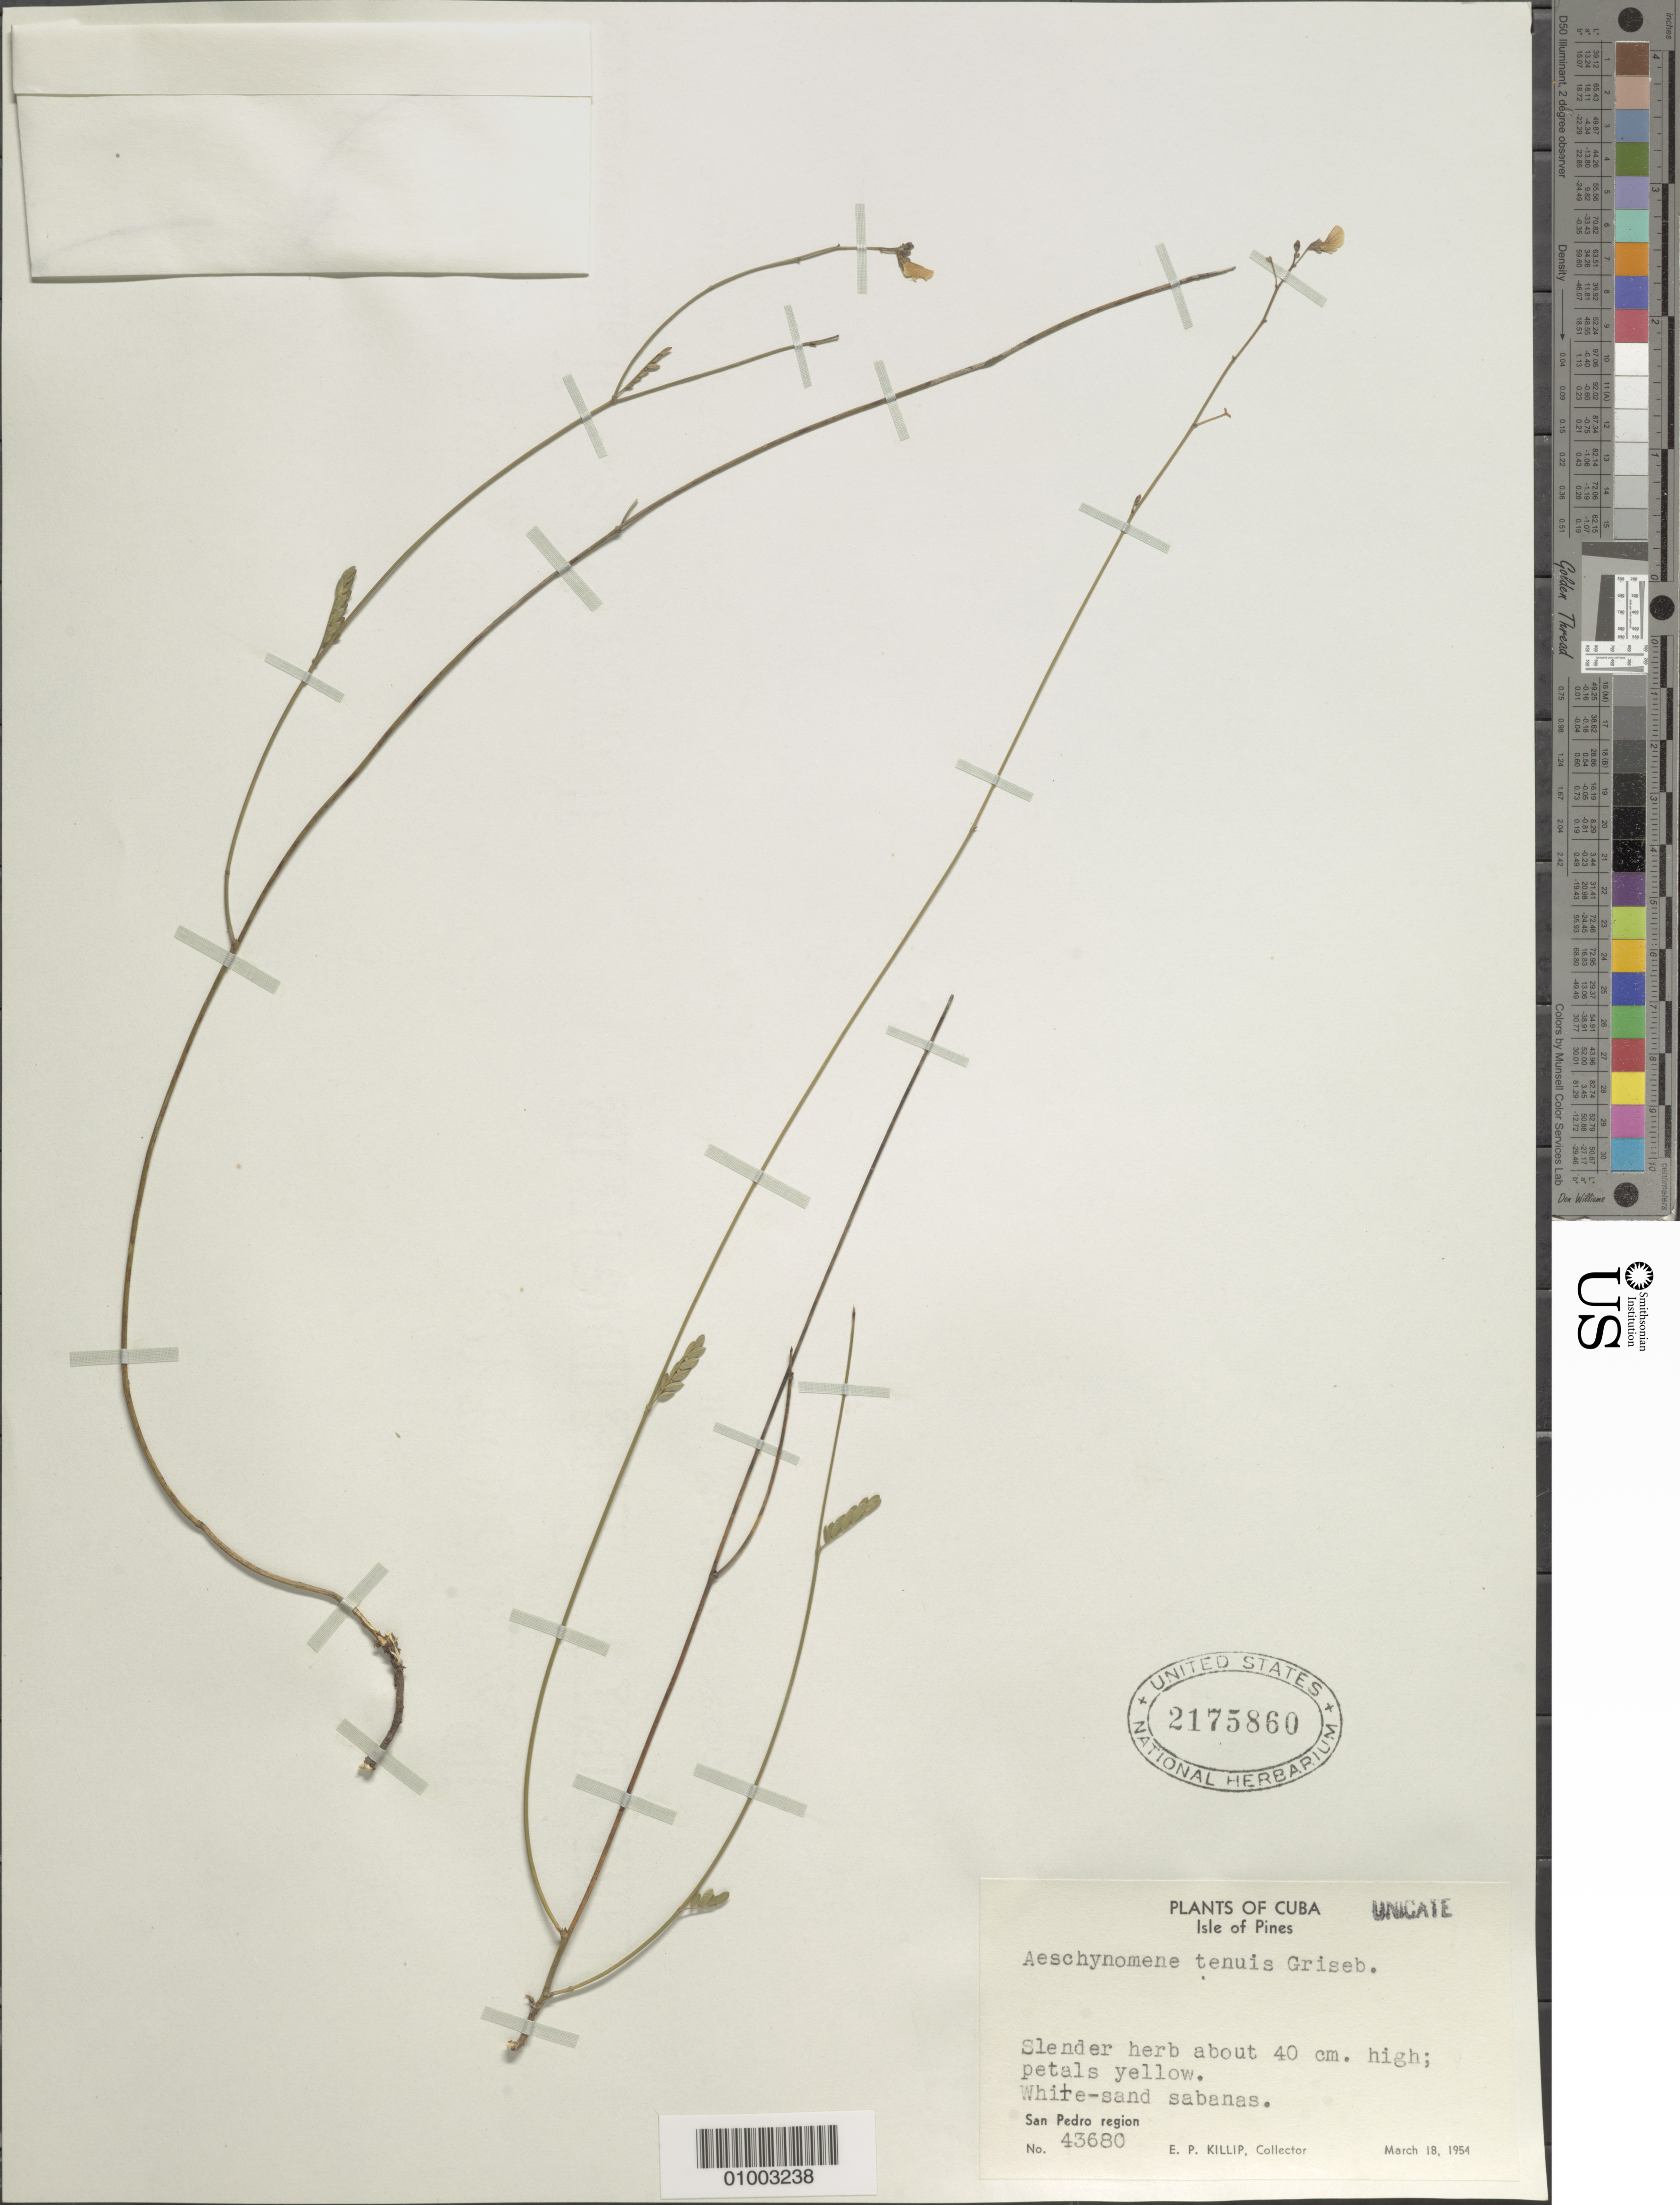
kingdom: Plantae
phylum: Tracheophyta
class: Magnoliopsida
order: Fabales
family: Fabaceae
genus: Aeschynomene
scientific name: Aeschynomene tenuis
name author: Griseb.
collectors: E. P. Killip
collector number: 43680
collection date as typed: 18 Mar 1954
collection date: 1954-03-18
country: Cuba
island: Cuba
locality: San Pedro region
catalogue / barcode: US 2175860